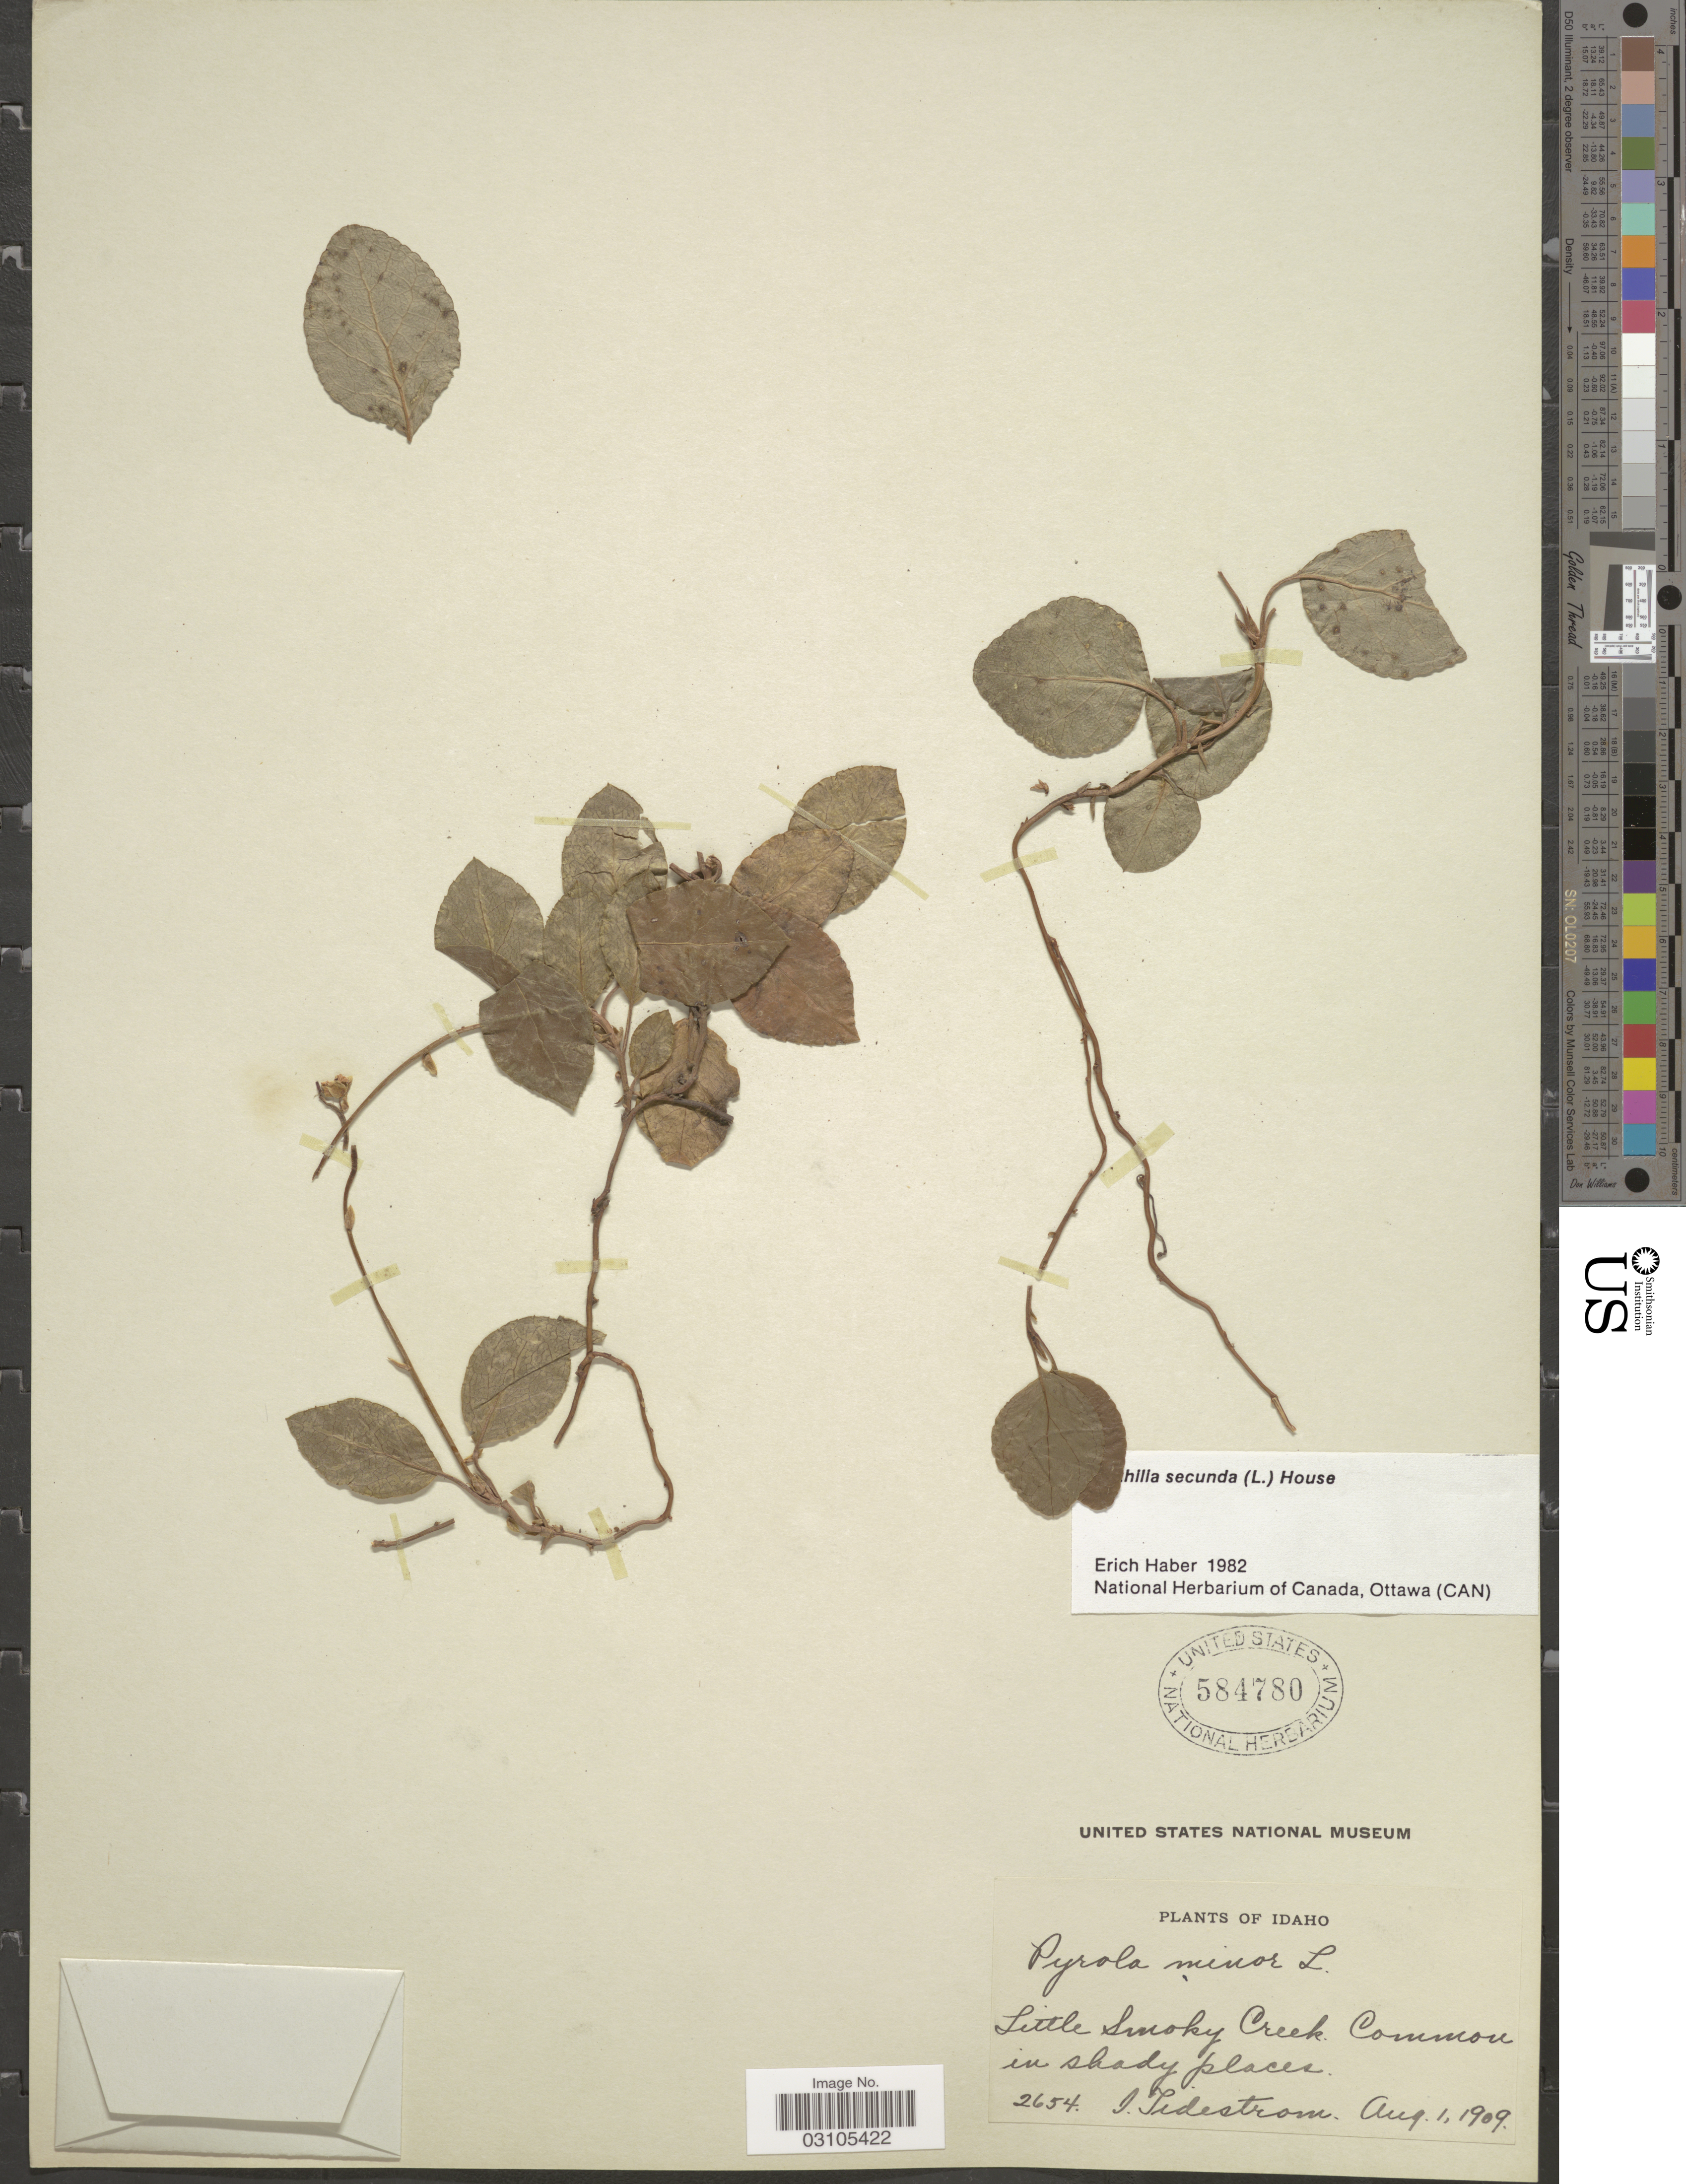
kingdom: Plantae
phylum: Tracheophyta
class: Magnoliopsida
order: Ericales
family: Ericaceae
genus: Orthilia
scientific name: Orthilia secunda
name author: (L.) House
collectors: I. F. Tidestrom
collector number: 2654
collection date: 1909-08-01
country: United States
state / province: Idaho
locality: Little Smoky Creek.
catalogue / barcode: US 584780